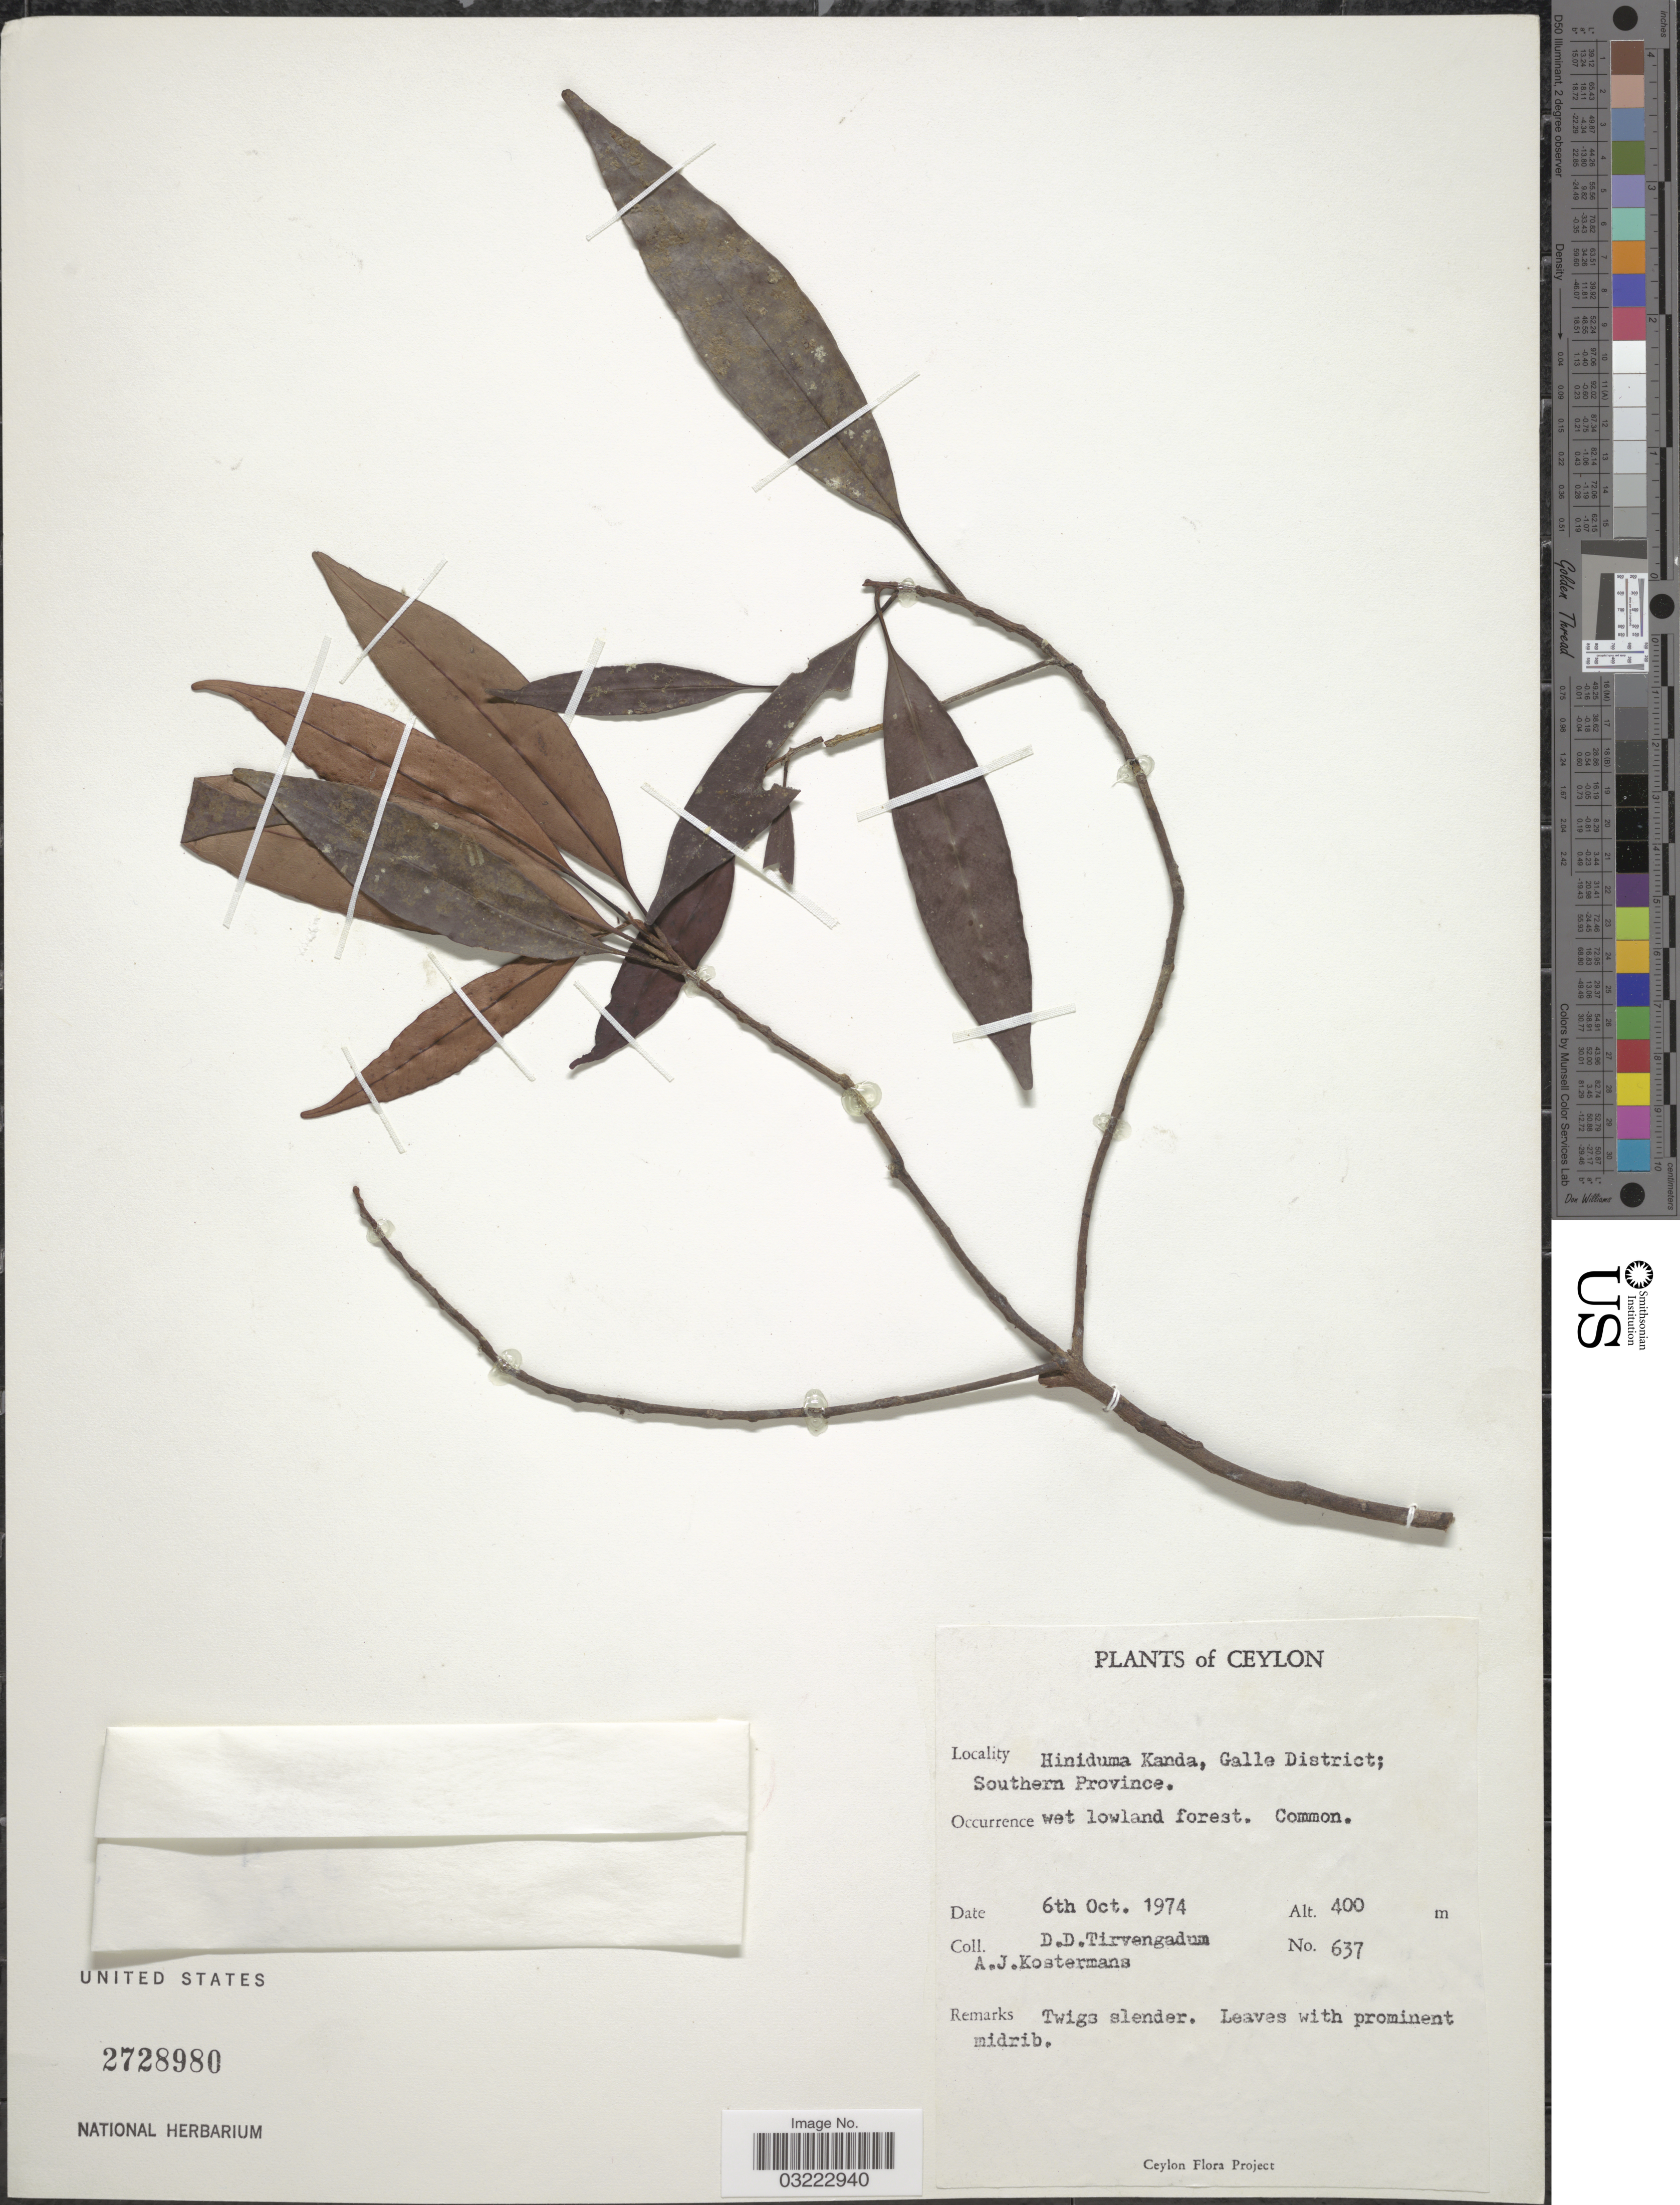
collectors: D. Tirvengadum & A. J. G. Kostermans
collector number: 637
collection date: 1974-10-06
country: Sri Lanka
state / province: Southern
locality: Ceylon. Hiniduma Kanda, Galle District.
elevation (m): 400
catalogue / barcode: US 2728980